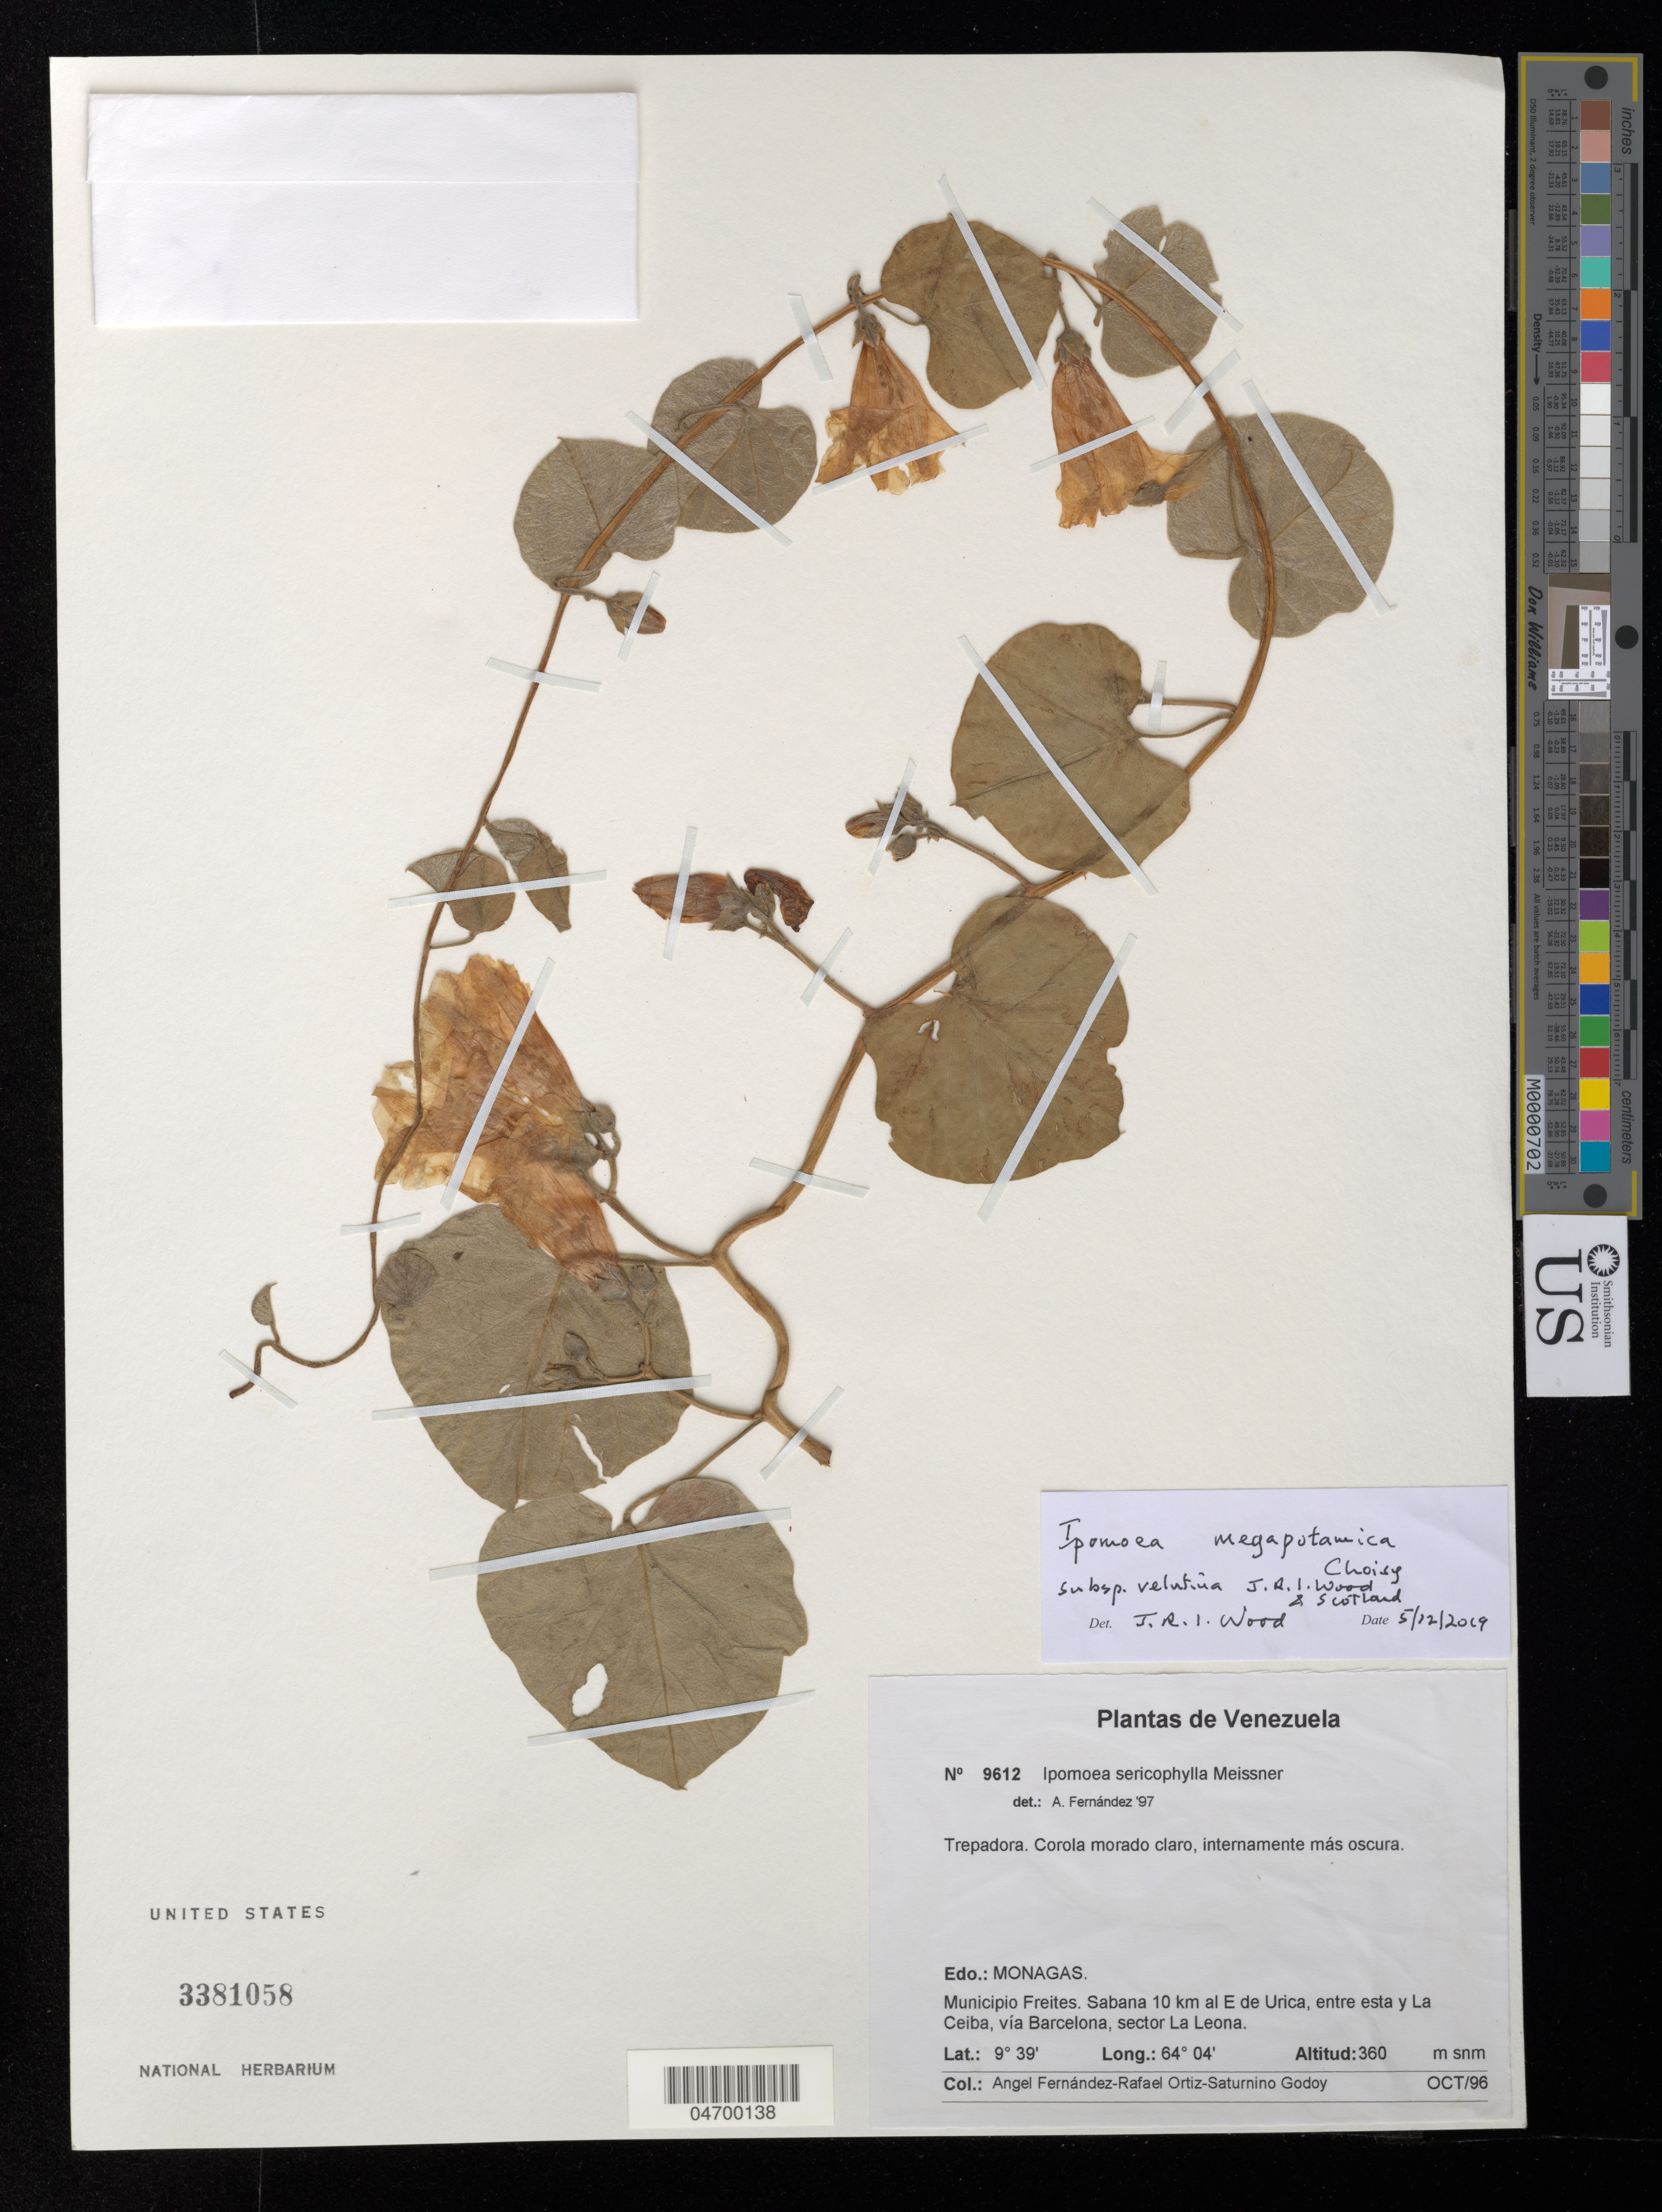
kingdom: Plantae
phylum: Tracheophyta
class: Magnoliopsida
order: Solanales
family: Convolvulaceae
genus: Ipomoea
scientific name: Ipomoea megapotamica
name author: Choisy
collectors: Á. Fernández, R. Ortiz & S. Godoy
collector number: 9612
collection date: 1996-10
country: Venezuela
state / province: Monagas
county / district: Freites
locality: Sabana 10 km al E de Urica, entre esta y La Ceiba, vía Barcelona, sector La Leona.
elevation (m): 360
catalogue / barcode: US 3381058